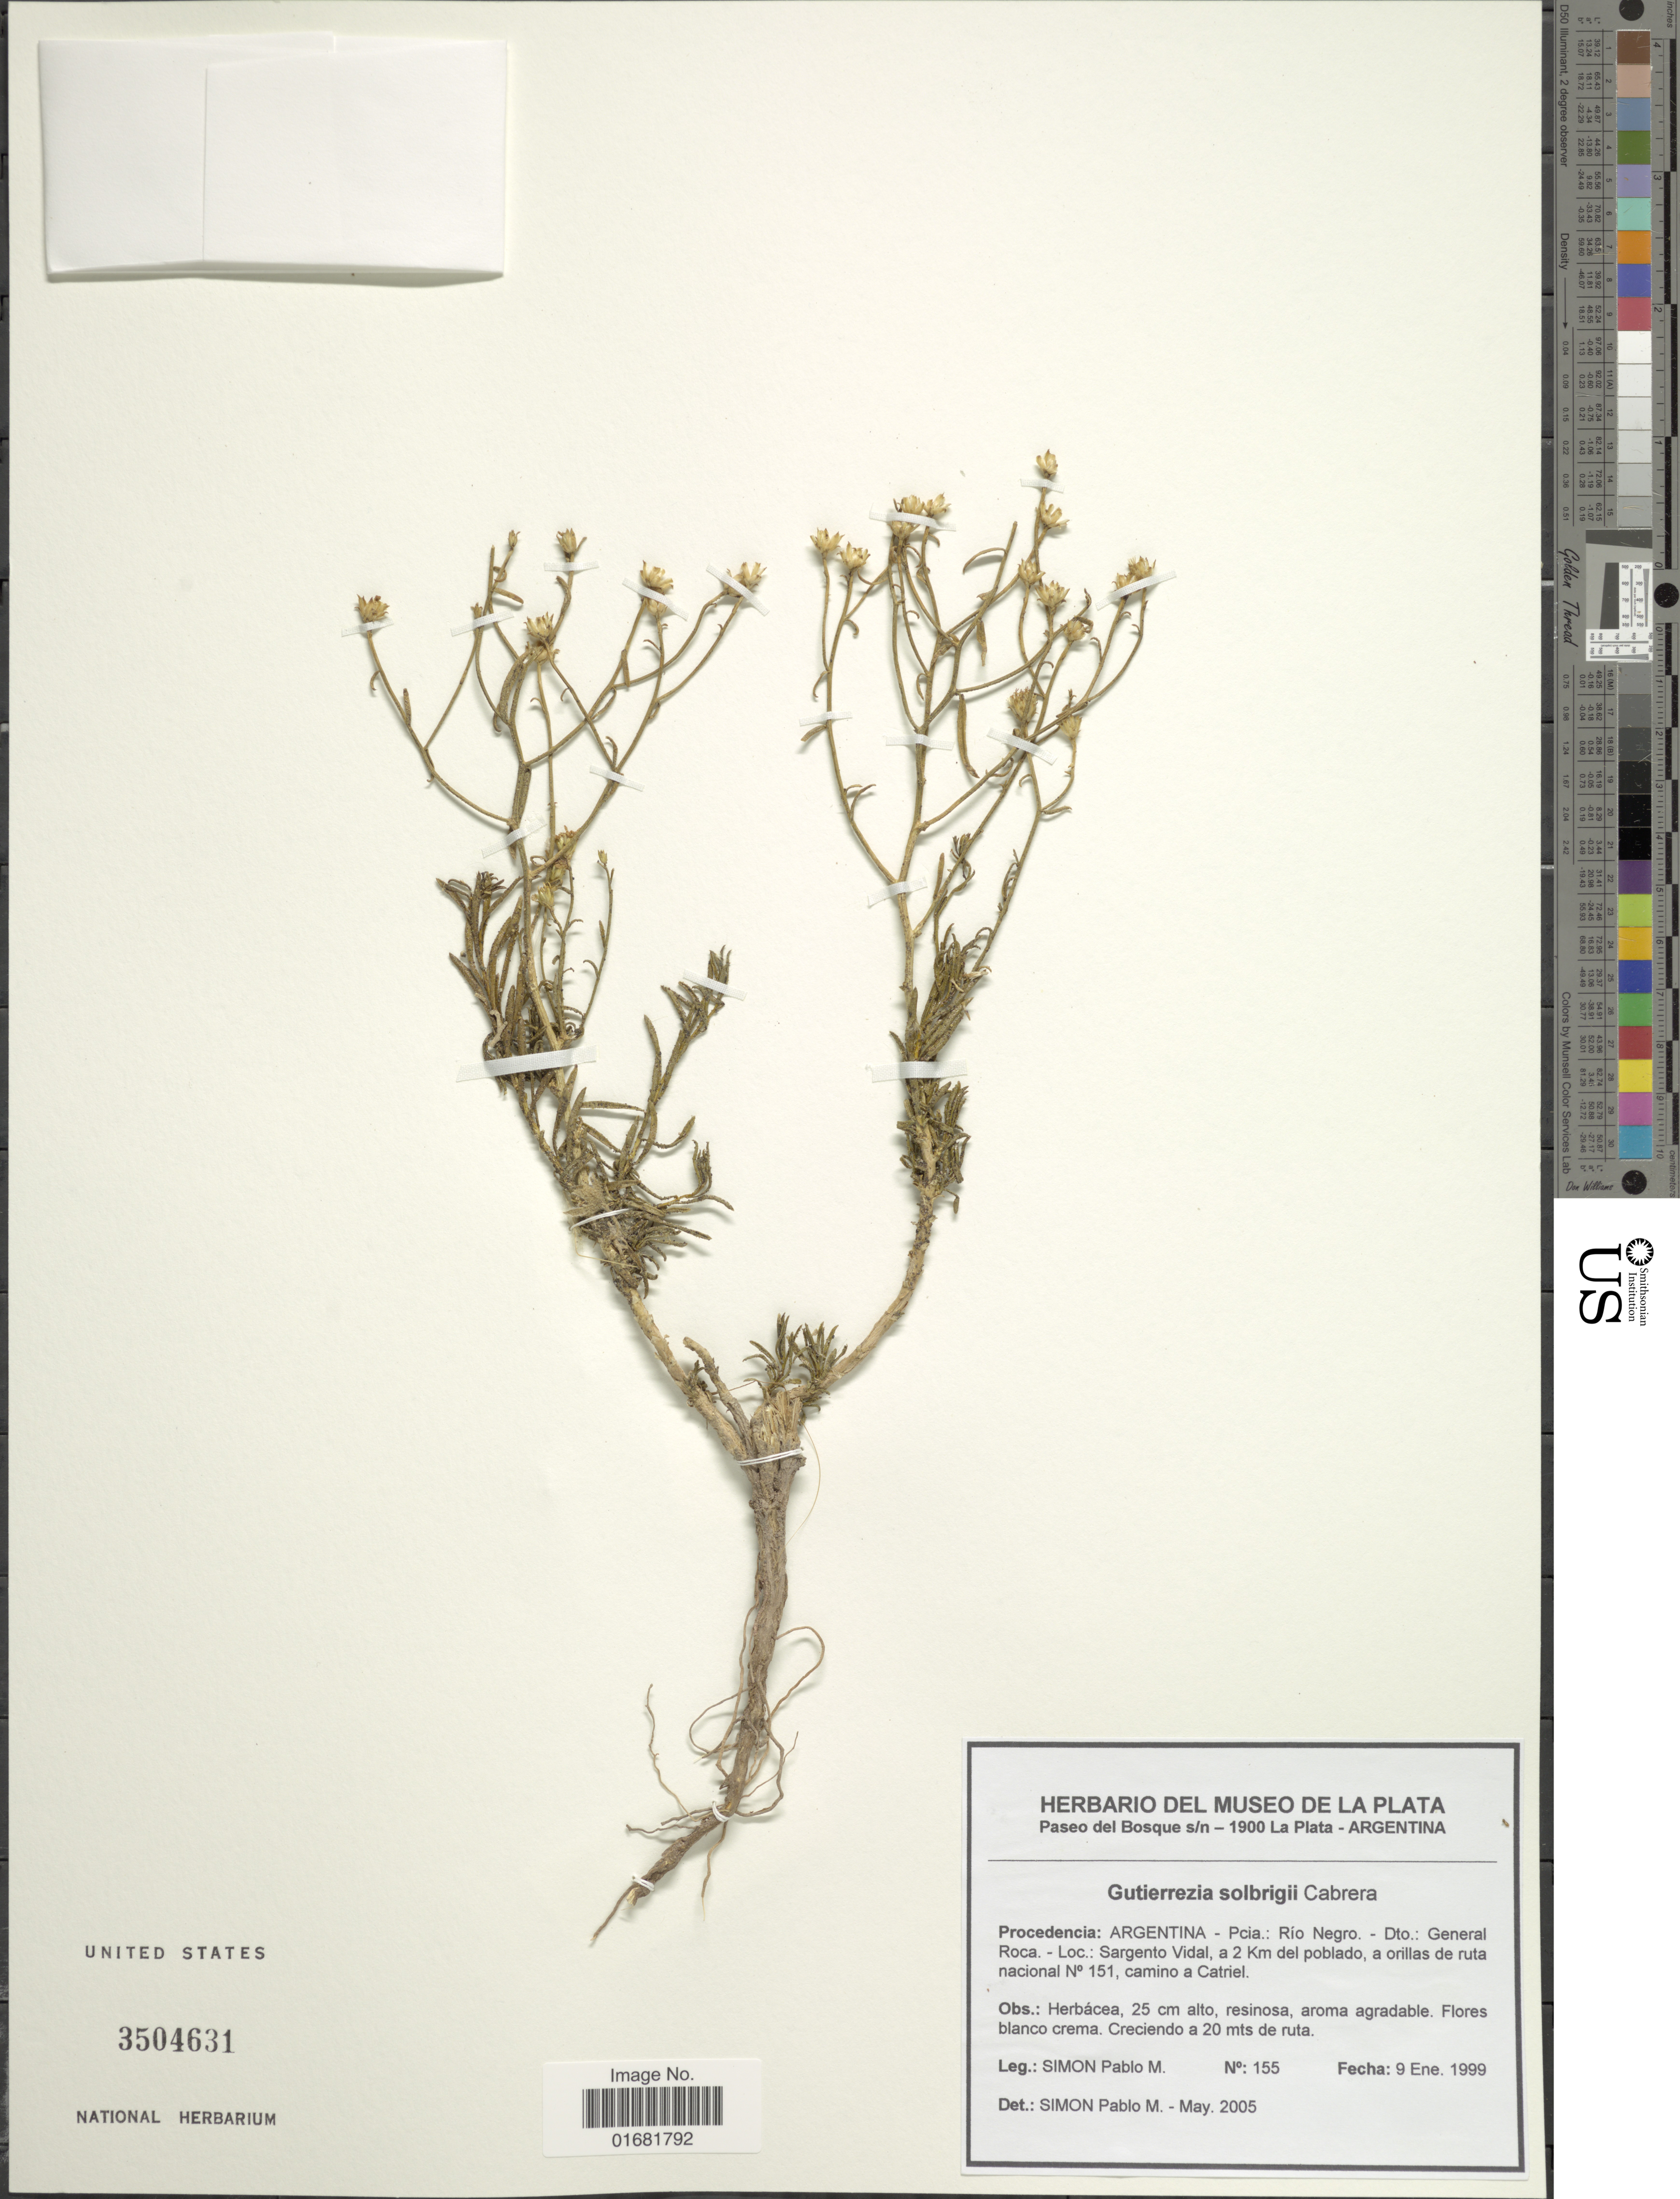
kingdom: Plantae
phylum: Tracheophyta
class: Magnoliopsida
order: Asterales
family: Asteraceae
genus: Gutierrezia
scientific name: Gutierrezia solbrigii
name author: Cabrera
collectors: P. M. Simón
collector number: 155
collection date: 1999-01-09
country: Argentina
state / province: Rio Negro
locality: Dto.: General Roca. Sargento Vidal, a 2 Km del poblado, a orillas de ruta nacional, camino a Catriel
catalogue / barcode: US 3504631